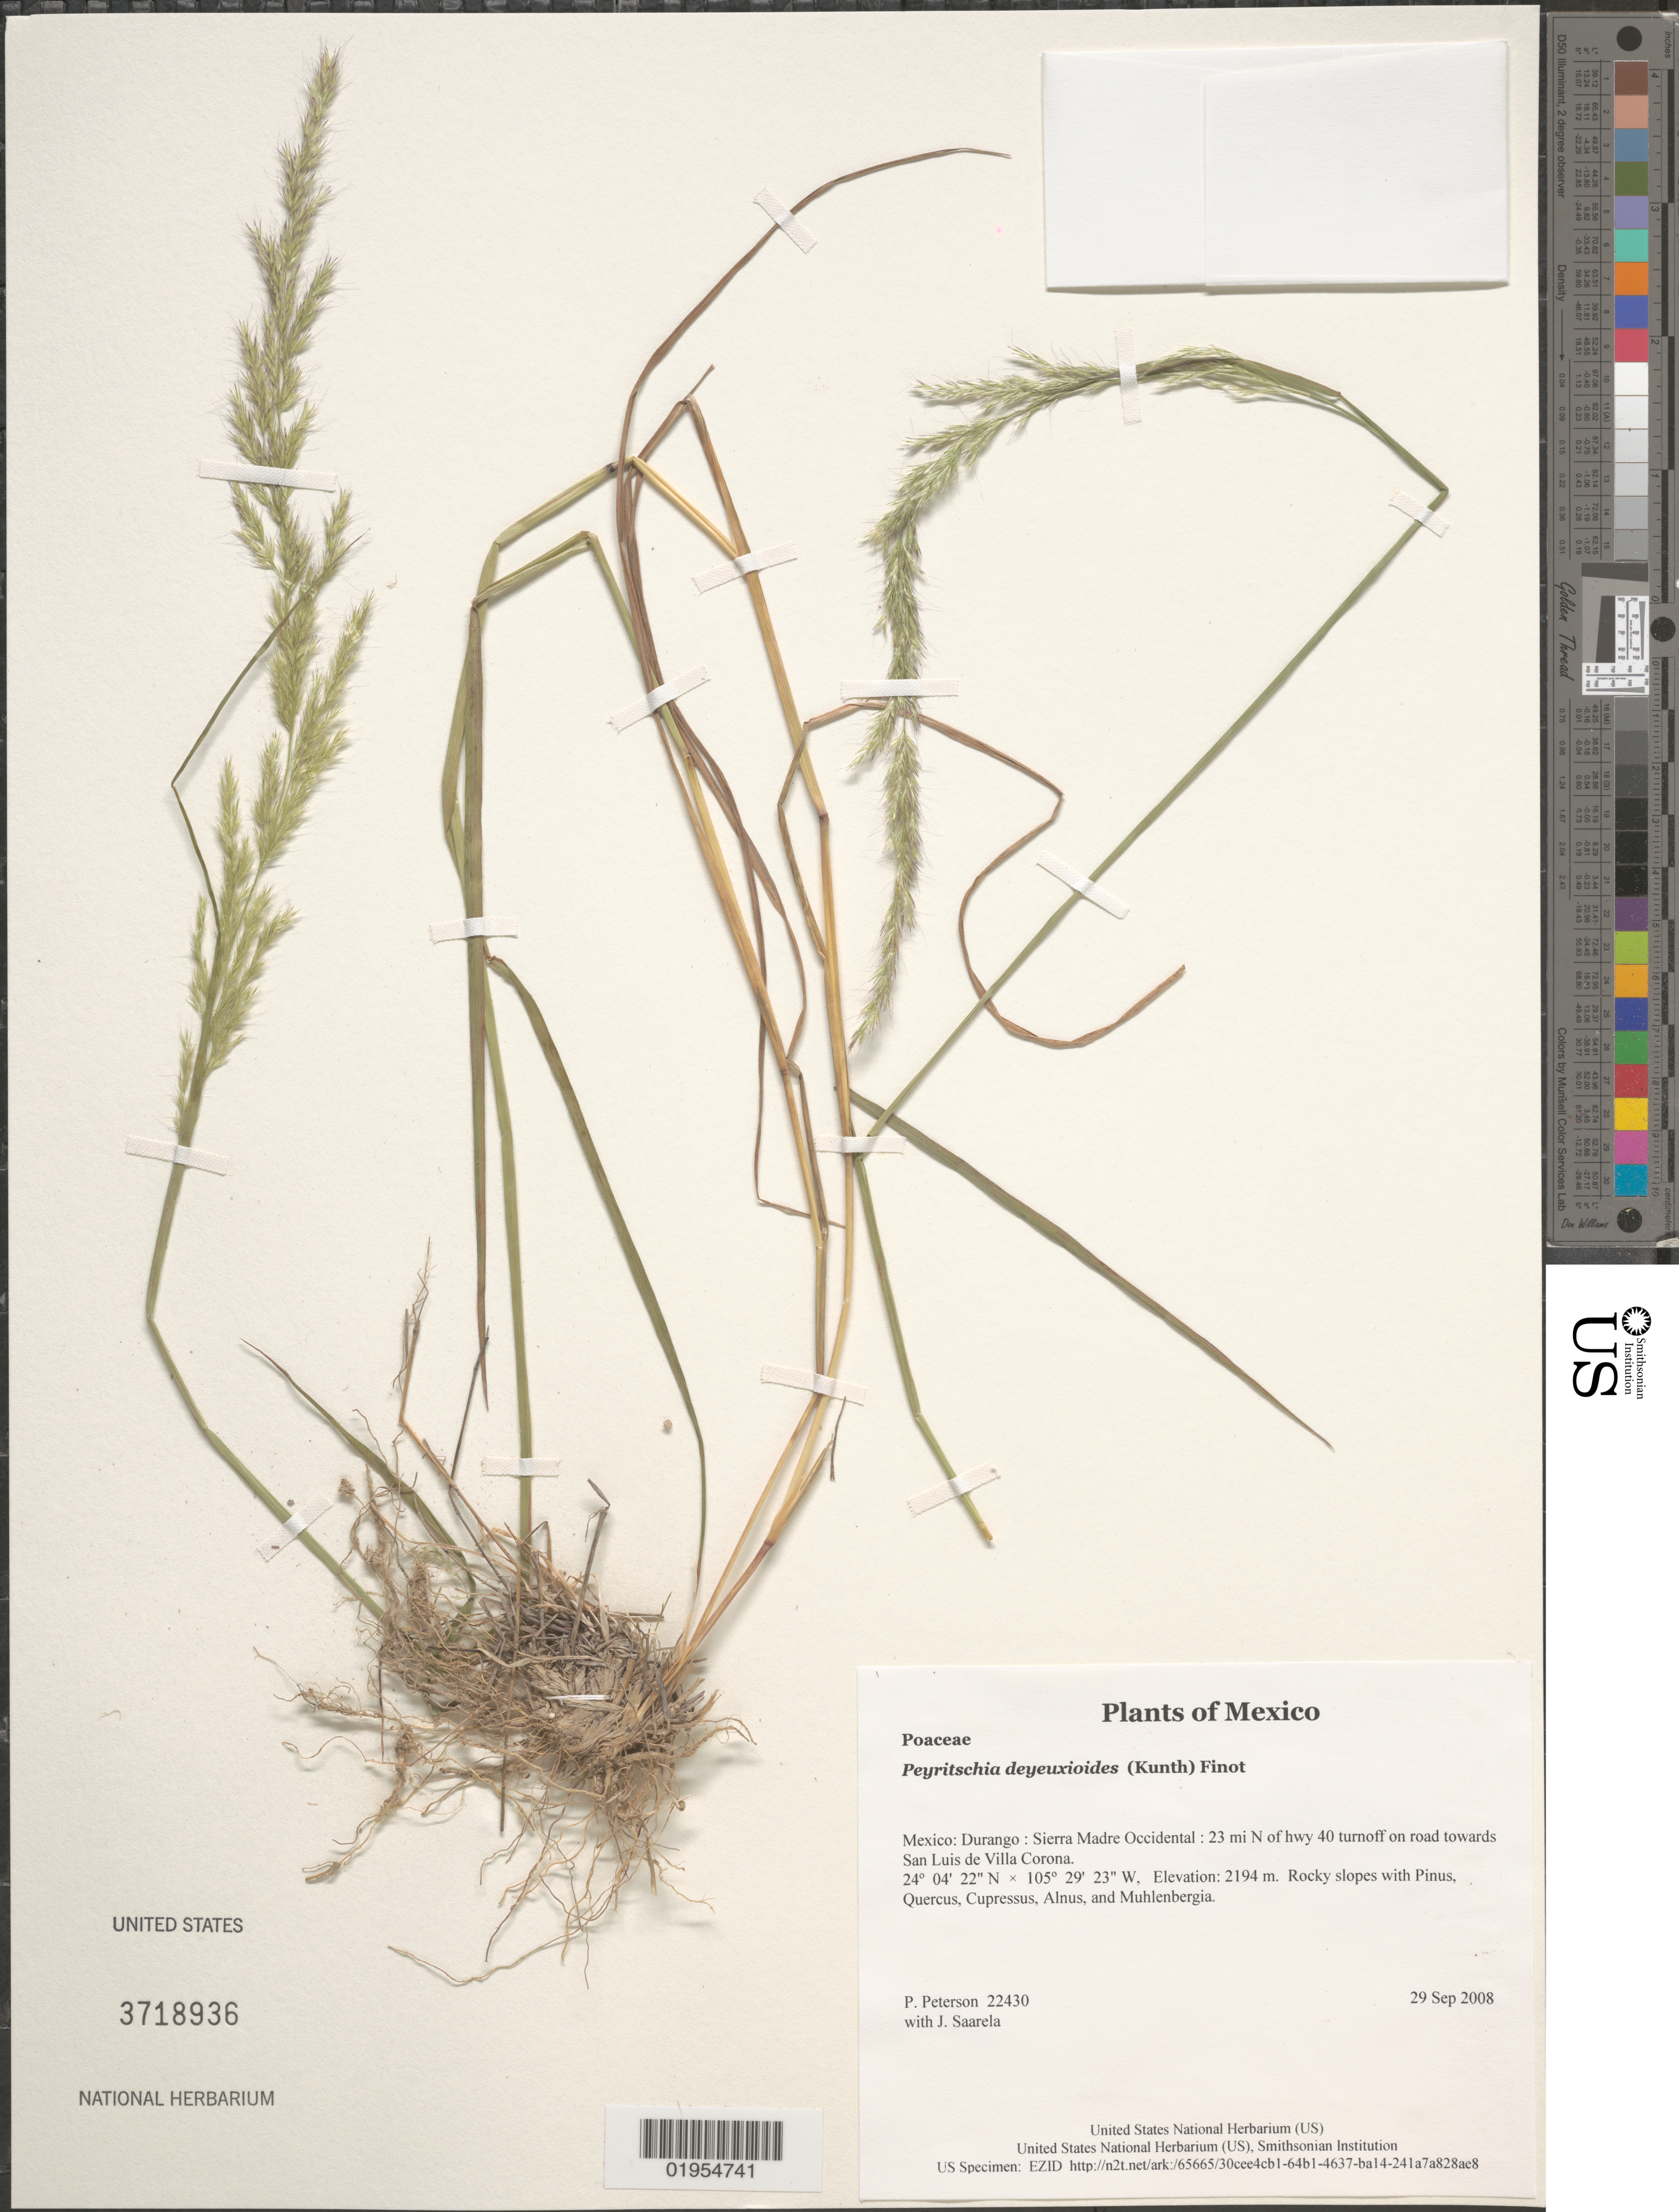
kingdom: Plantae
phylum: Tracheophyta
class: Liliopsida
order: Poales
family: Poaceae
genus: Peyritschia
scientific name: Peyritschia deyeuxioides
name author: (Kunth) Finot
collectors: P. M. Peterson & J. Saarela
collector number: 22430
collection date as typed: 29 Sep 2008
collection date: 2008-09-29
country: Mexico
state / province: Durango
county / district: Sierra Madre Occidental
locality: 23 mi N of hwy 40 turnoff on road towards San Luis de Villa Corona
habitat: Rocky slopes with Pinus, Quercus, Cupressus, Alnus, and Muhlenbergia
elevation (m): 2194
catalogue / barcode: US 3718936